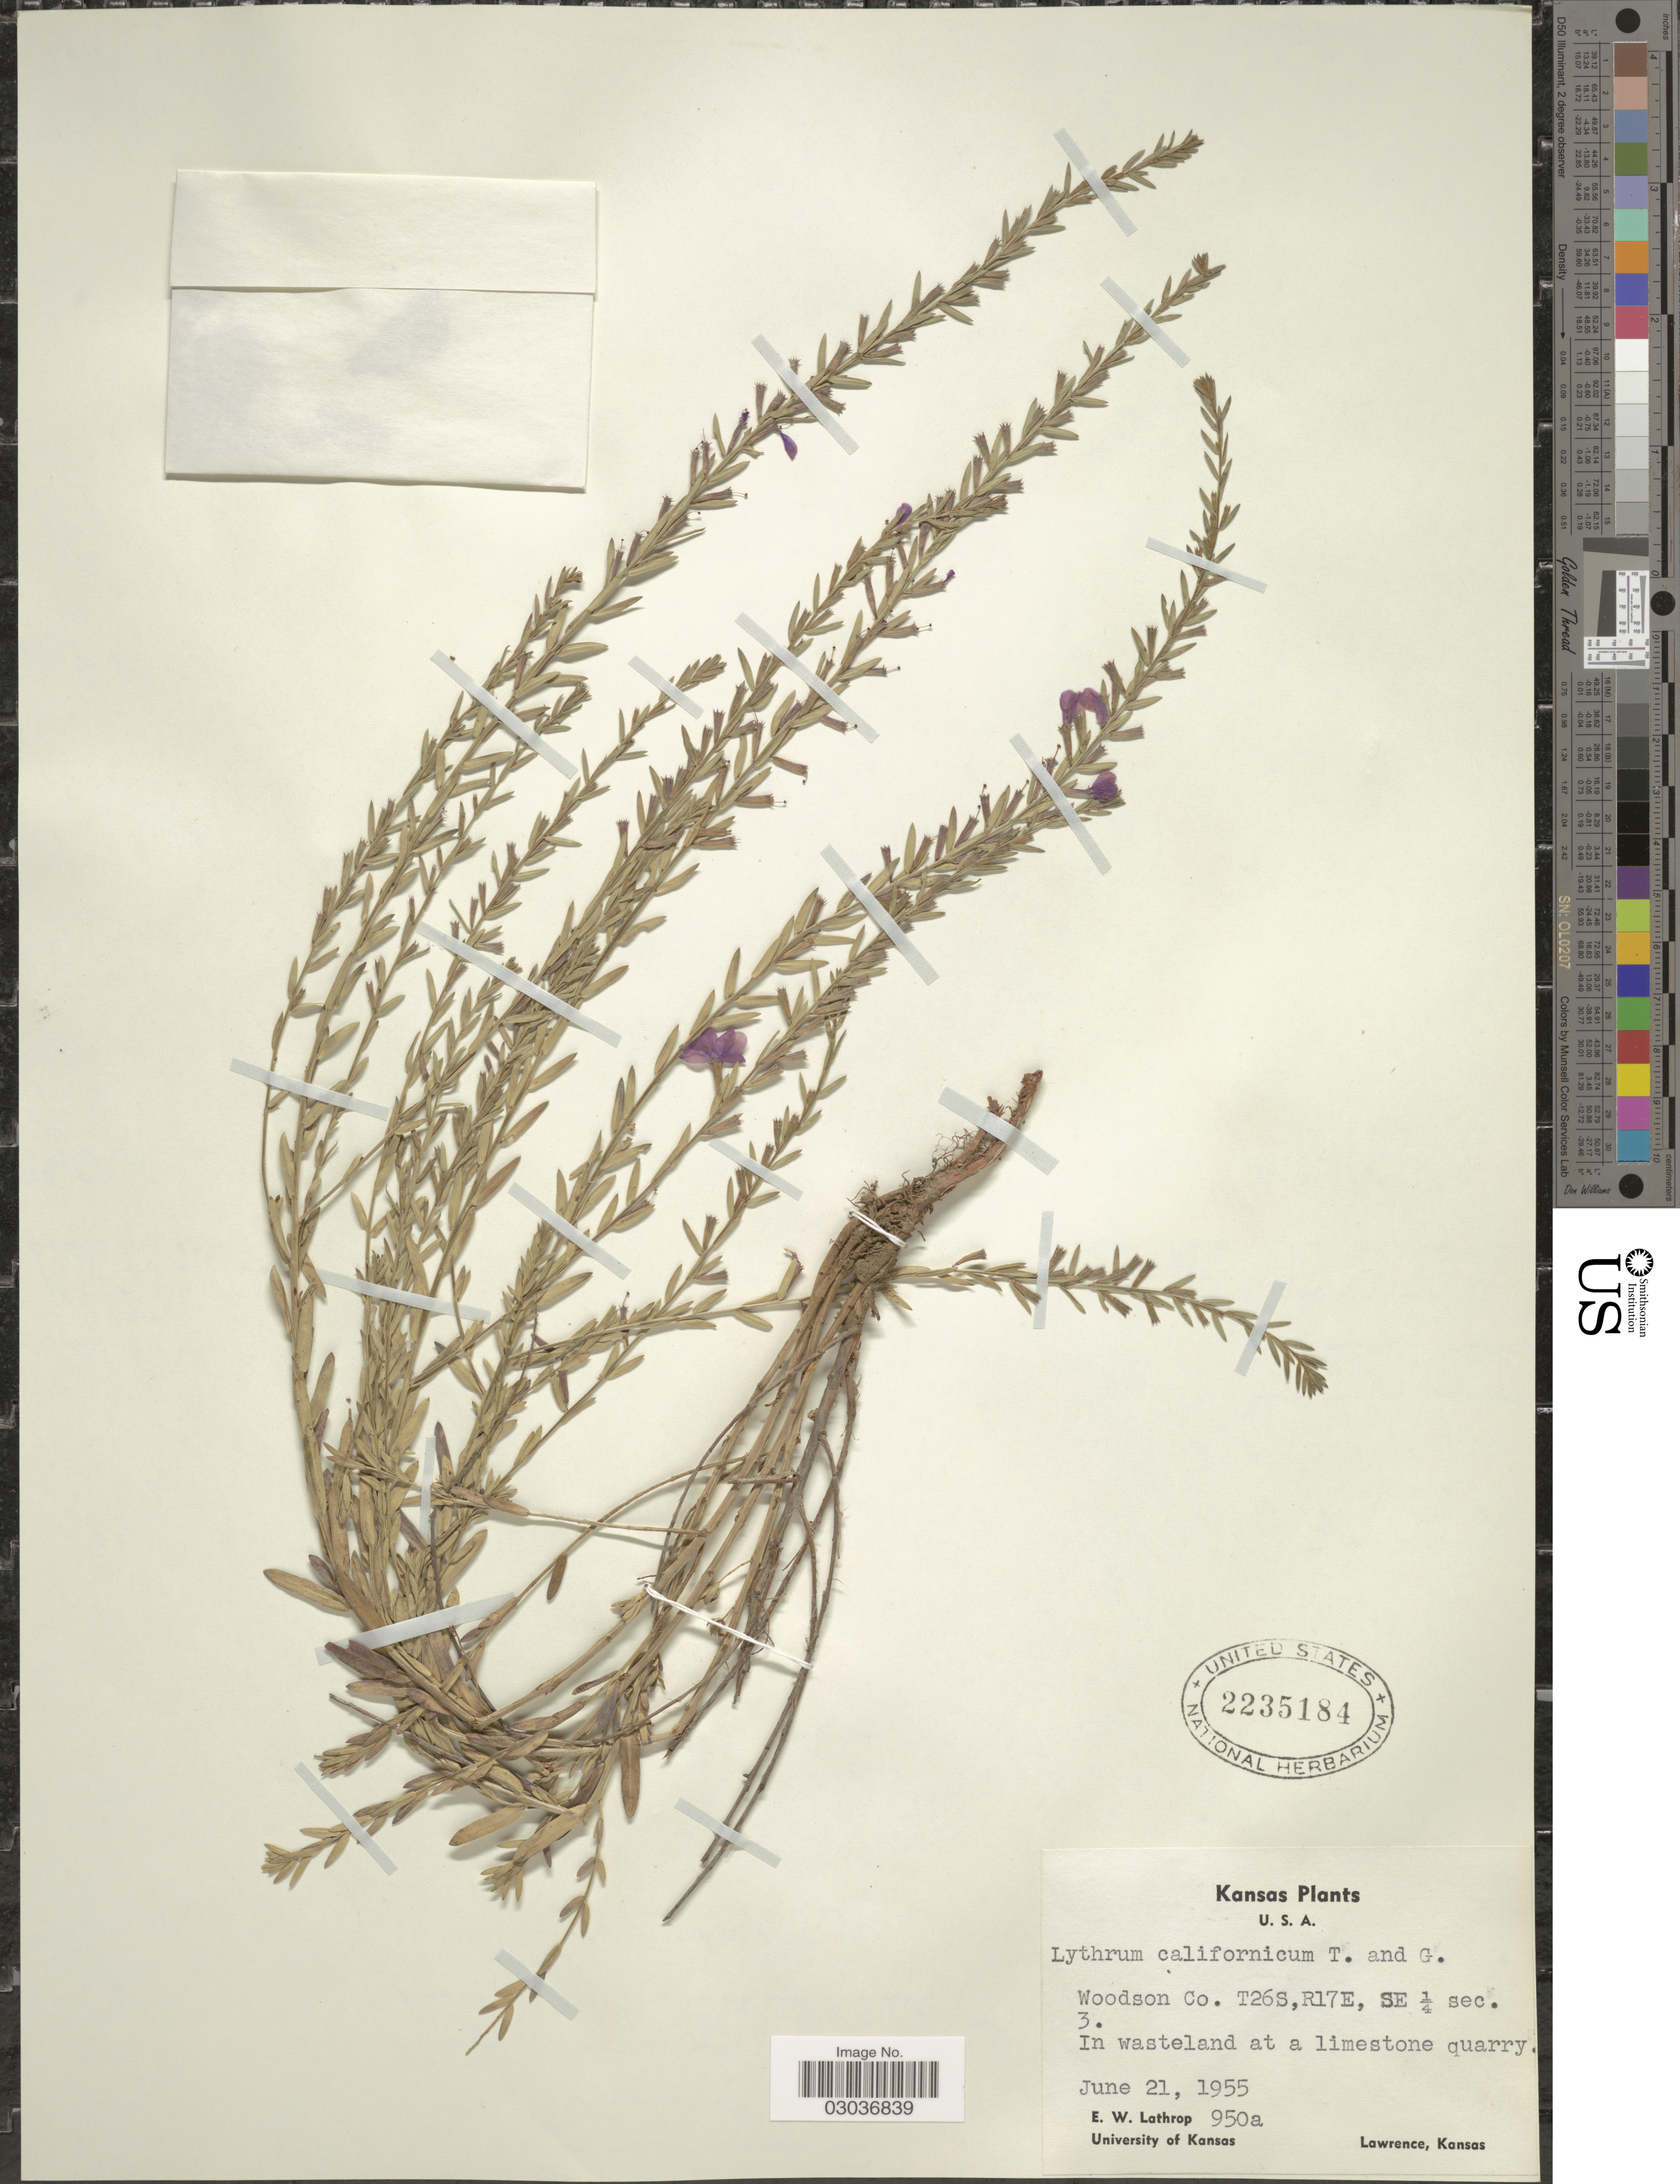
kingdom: Plantae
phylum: Tracheophyta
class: Magnoliopsida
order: Myrtales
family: Lythraceae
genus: Lythrum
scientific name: Lythrum californicum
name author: Torr. & A. Gray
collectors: E. W. Lathrop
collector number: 950a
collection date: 1955-06-21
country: United States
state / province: Kansas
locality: Woodson Co. T26S, R17E, SE ¼ sec. 3. In wasteland at a limestone quarry.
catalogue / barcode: US 2235184